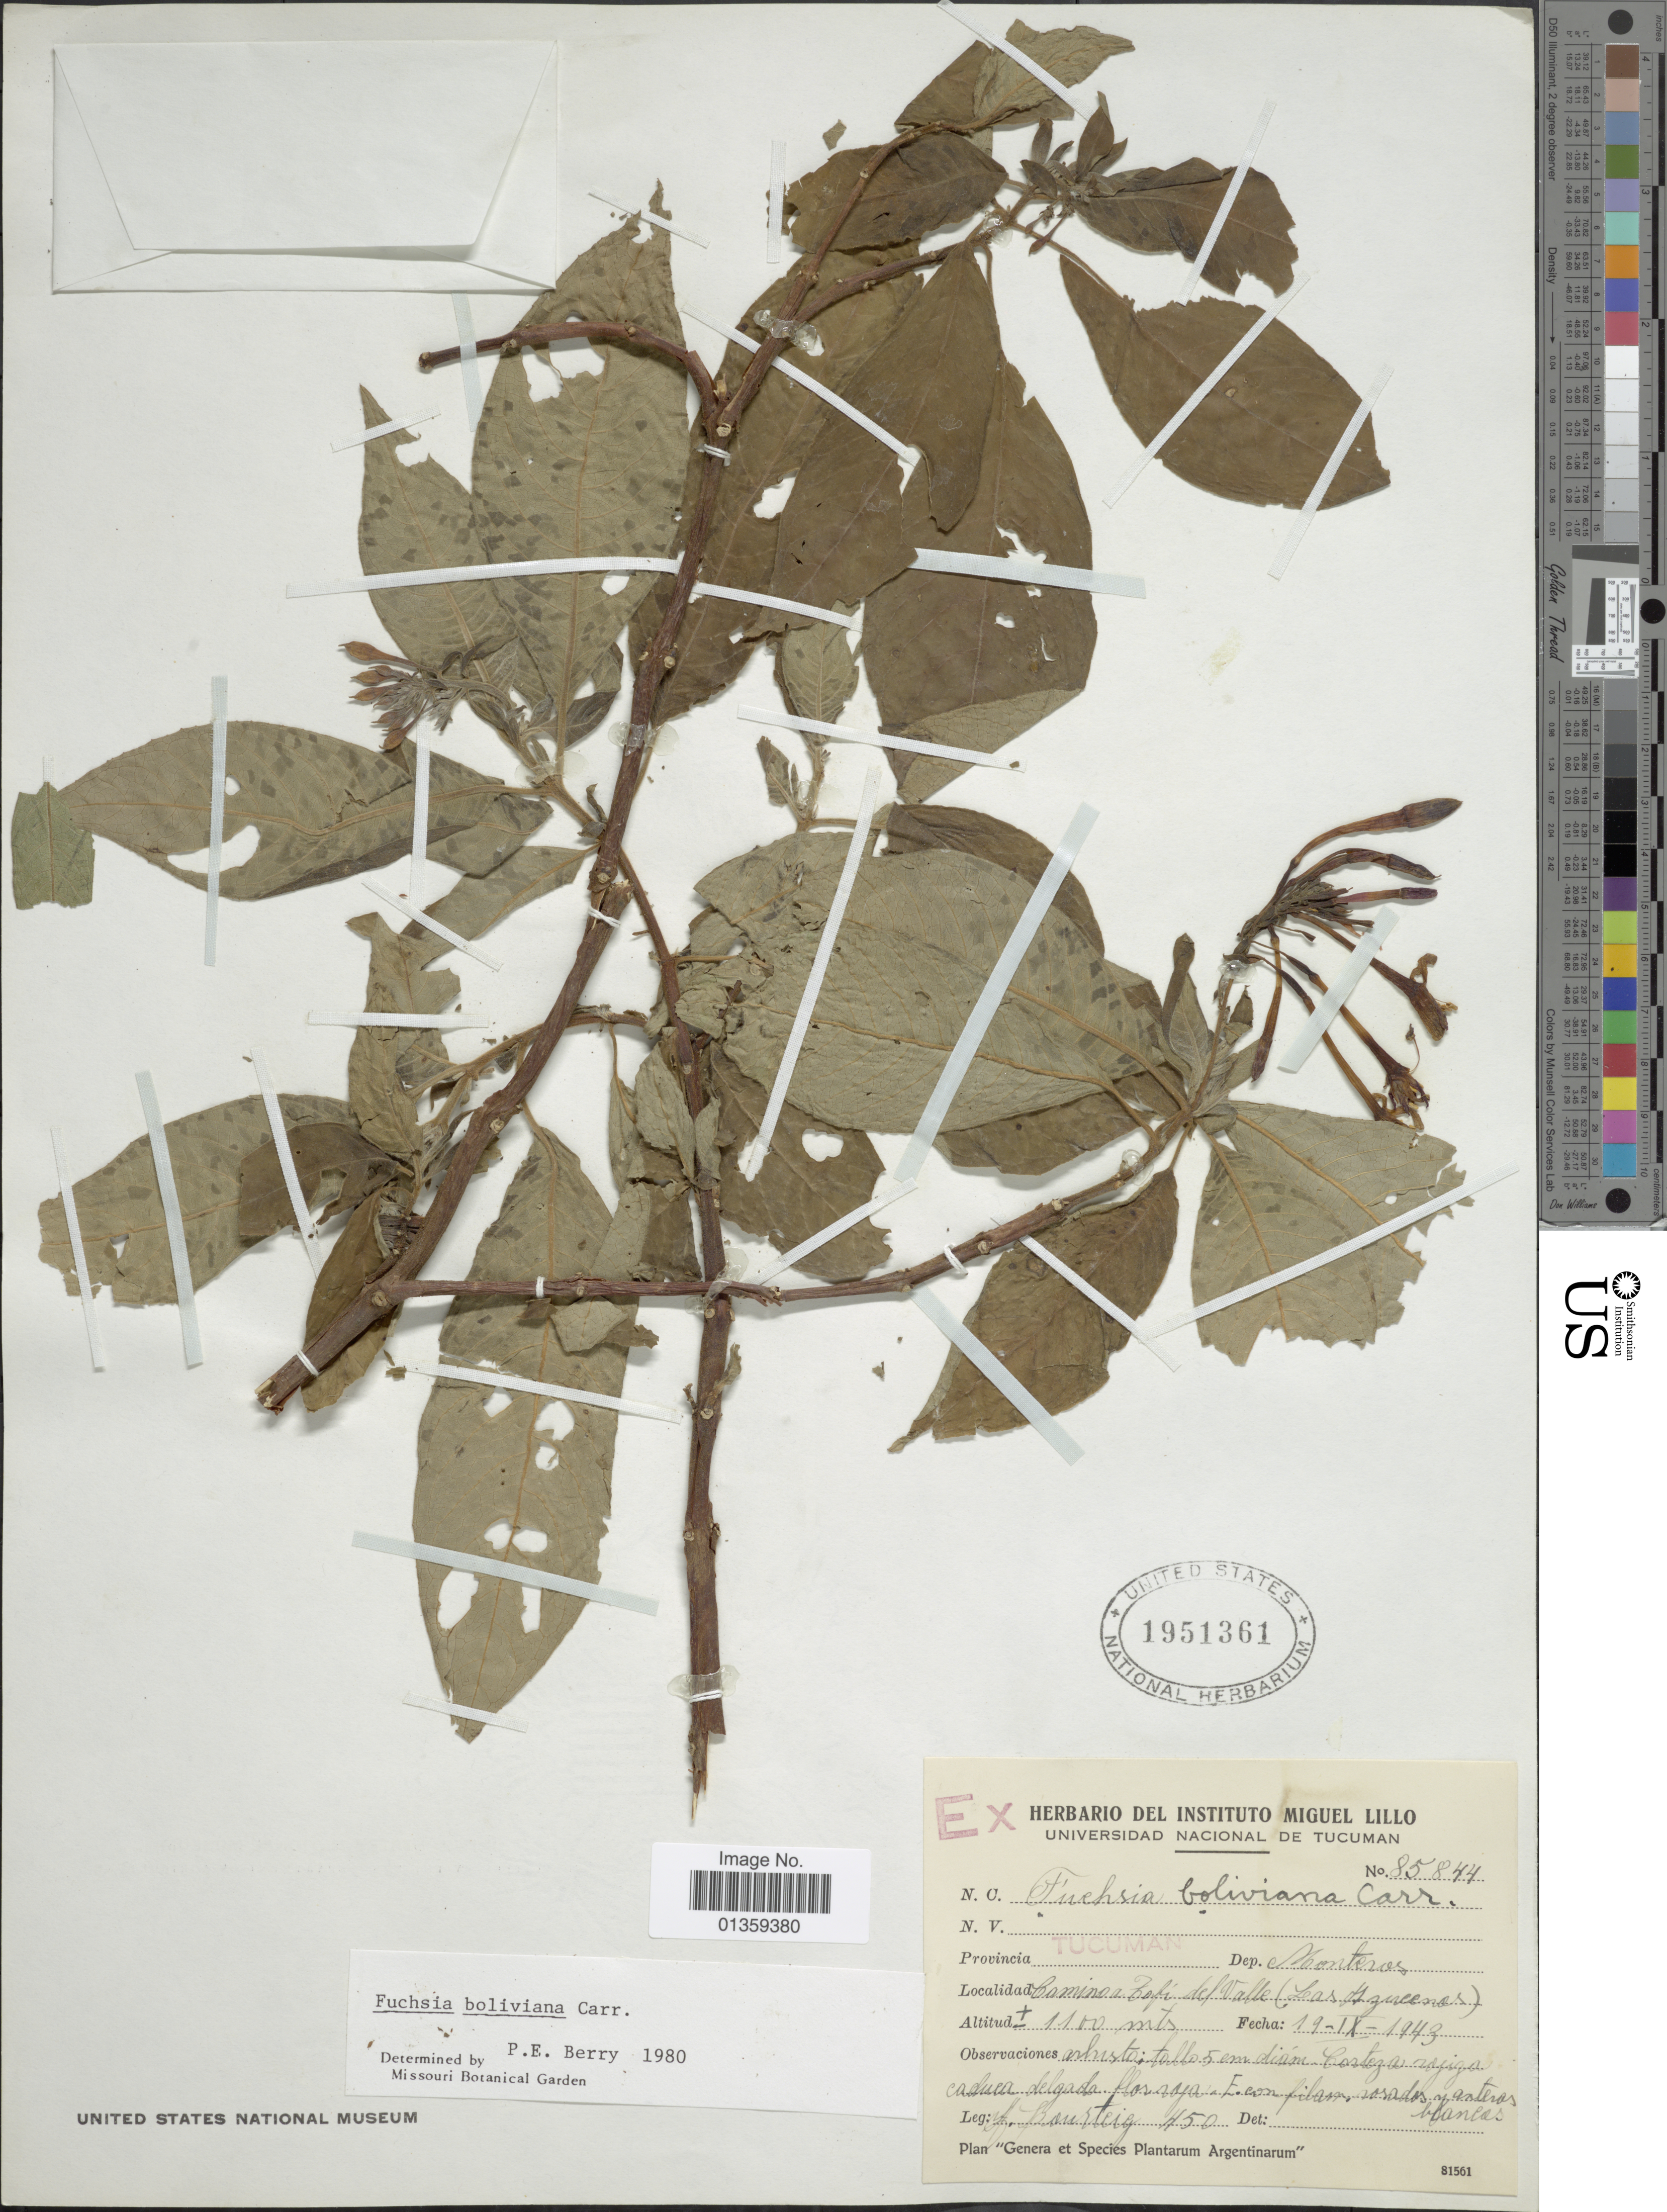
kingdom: Plantae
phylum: Tracheophyta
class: Magnoliopsida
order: Myrtales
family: Onagraceae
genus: Fuchsia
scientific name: Fuchsia boliviana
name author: Carrière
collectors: A. Lourteig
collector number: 450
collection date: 1943-09-19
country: Argentina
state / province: Tucuman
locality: Dep. Monteros, Camino a Tafi del Valle (Las Azuenas) [interpreted]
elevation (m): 1100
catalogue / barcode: US 1951361